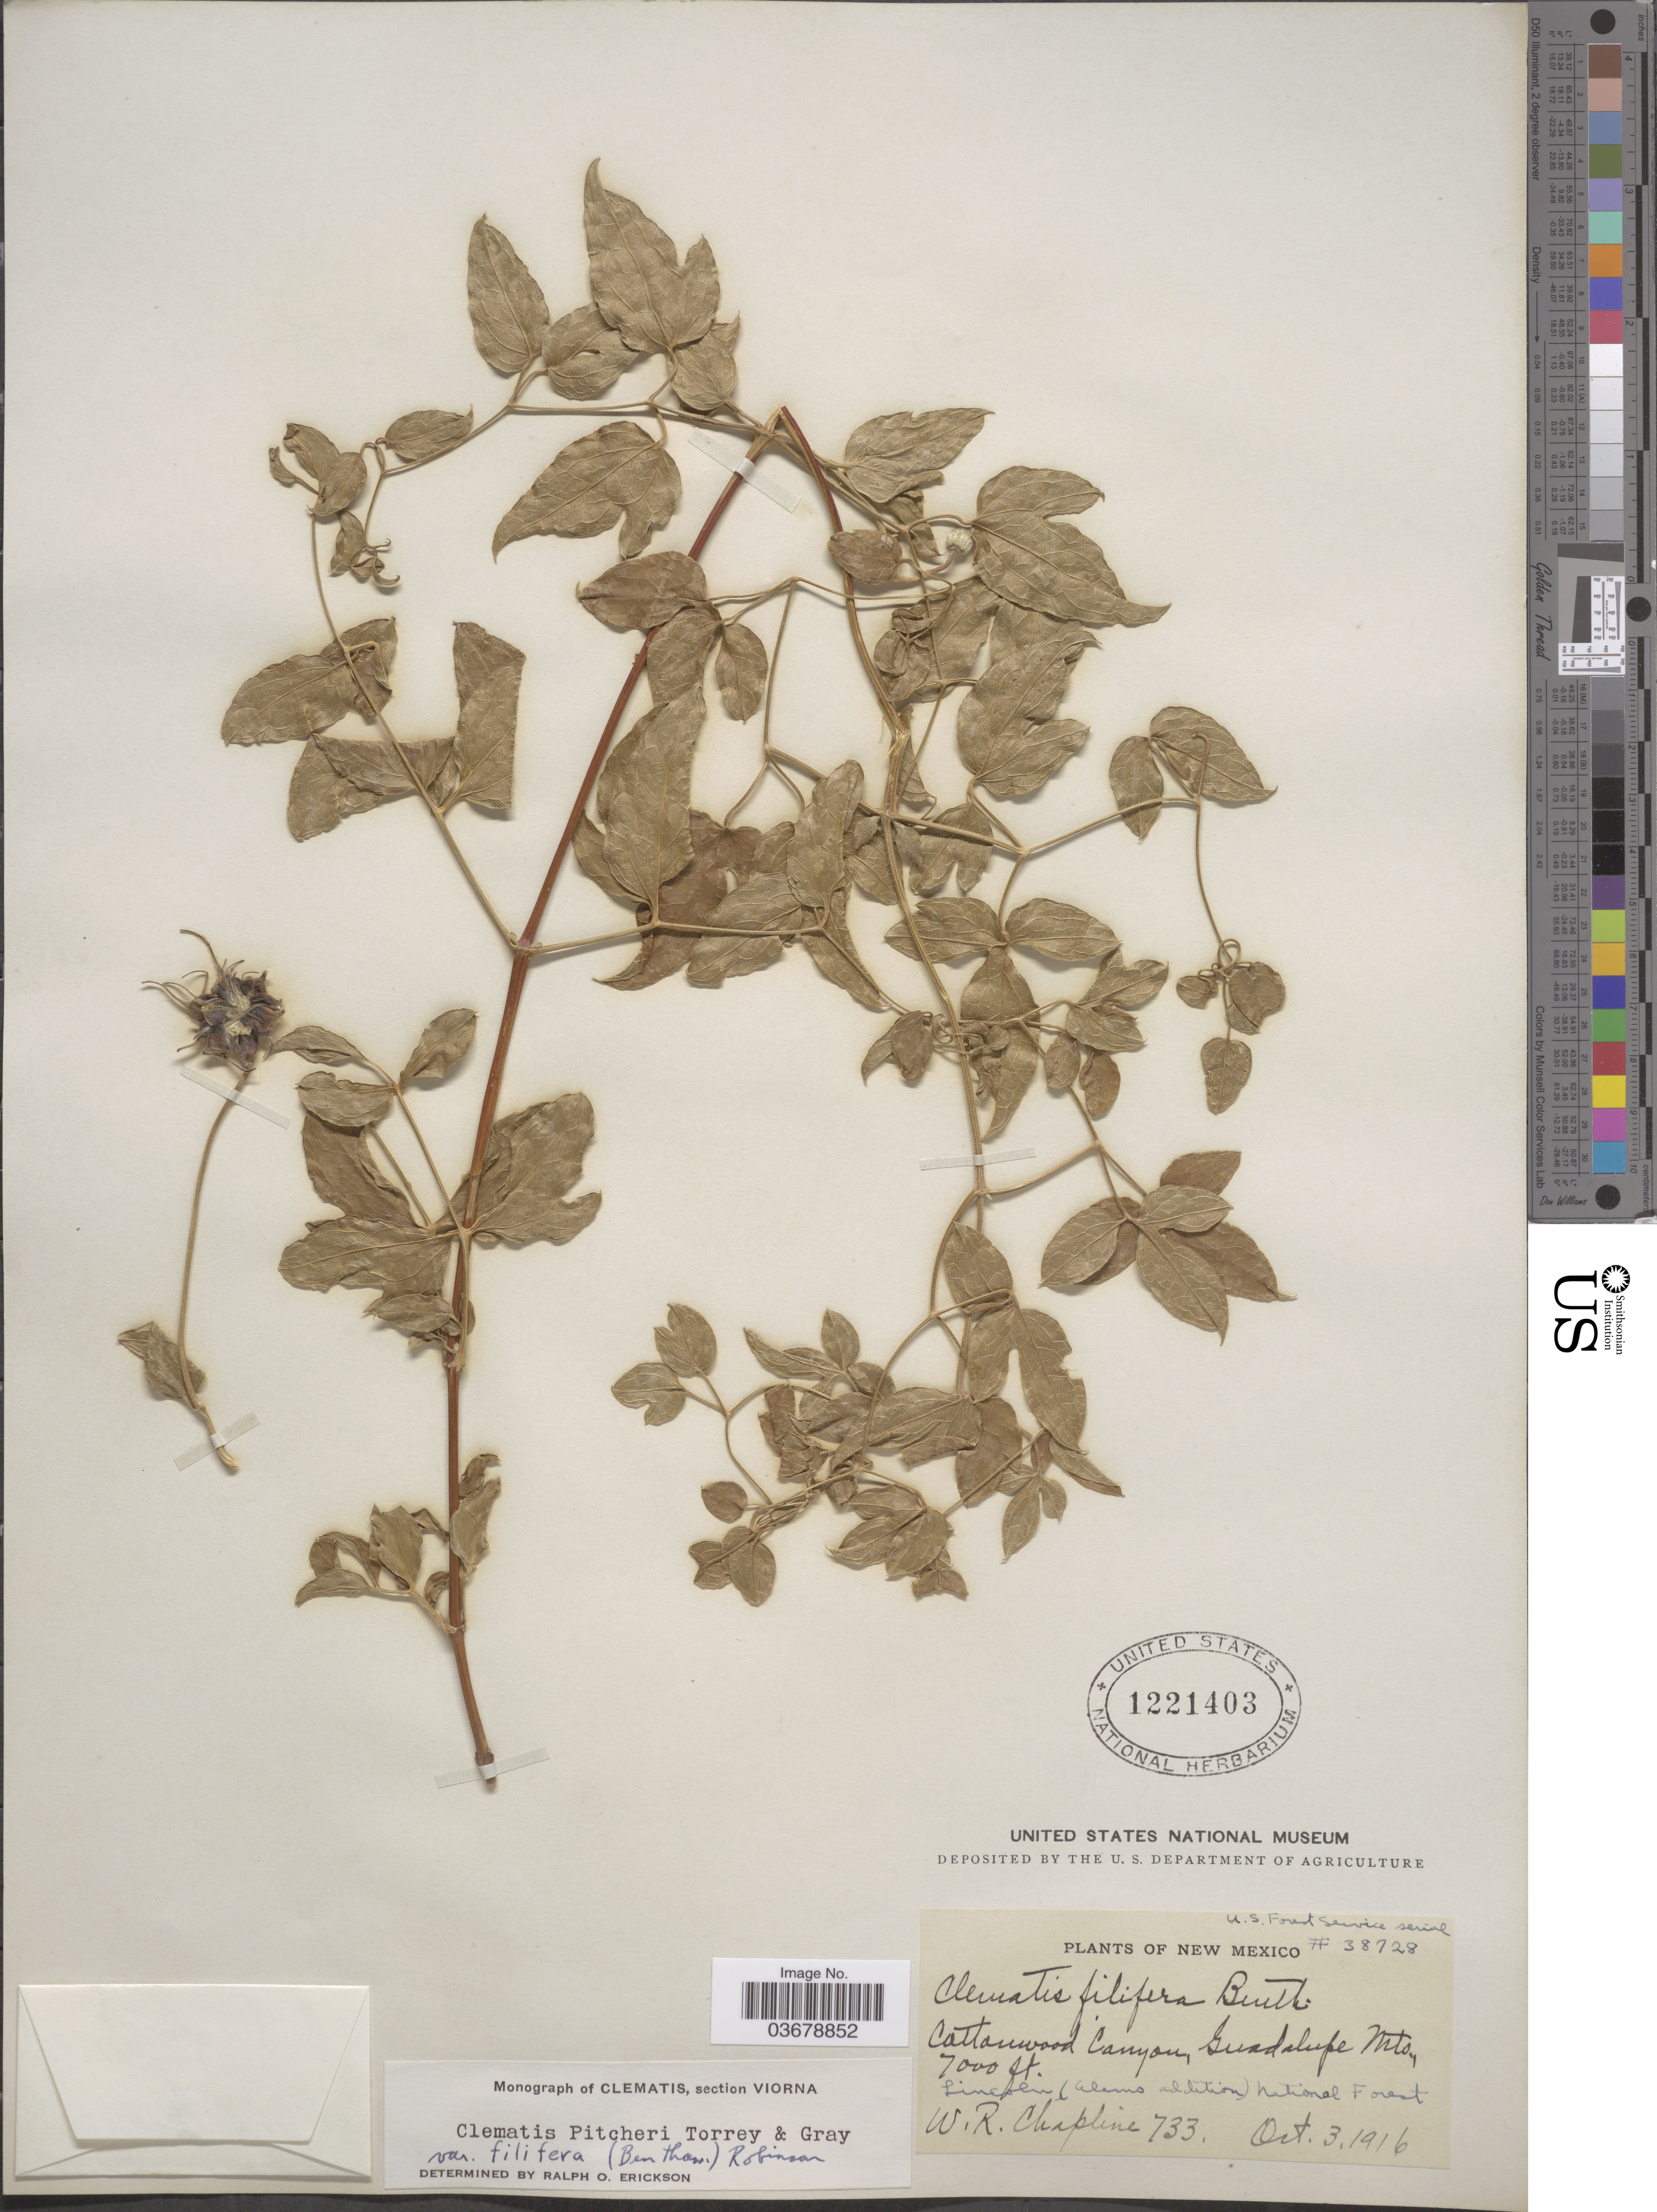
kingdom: Plantae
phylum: Tracheophyta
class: Magnoliopsida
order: Ranunculales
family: Ranunculaceae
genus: Clematis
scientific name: Clematis viorna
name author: L.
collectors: W. Chapline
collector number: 733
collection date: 1916-10-03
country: United States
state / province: New Mexico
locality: Cottonwood Canyon, Guadalupe Mts. Lincoln (Alamo addition) National Forest.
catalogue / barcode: US 1221403